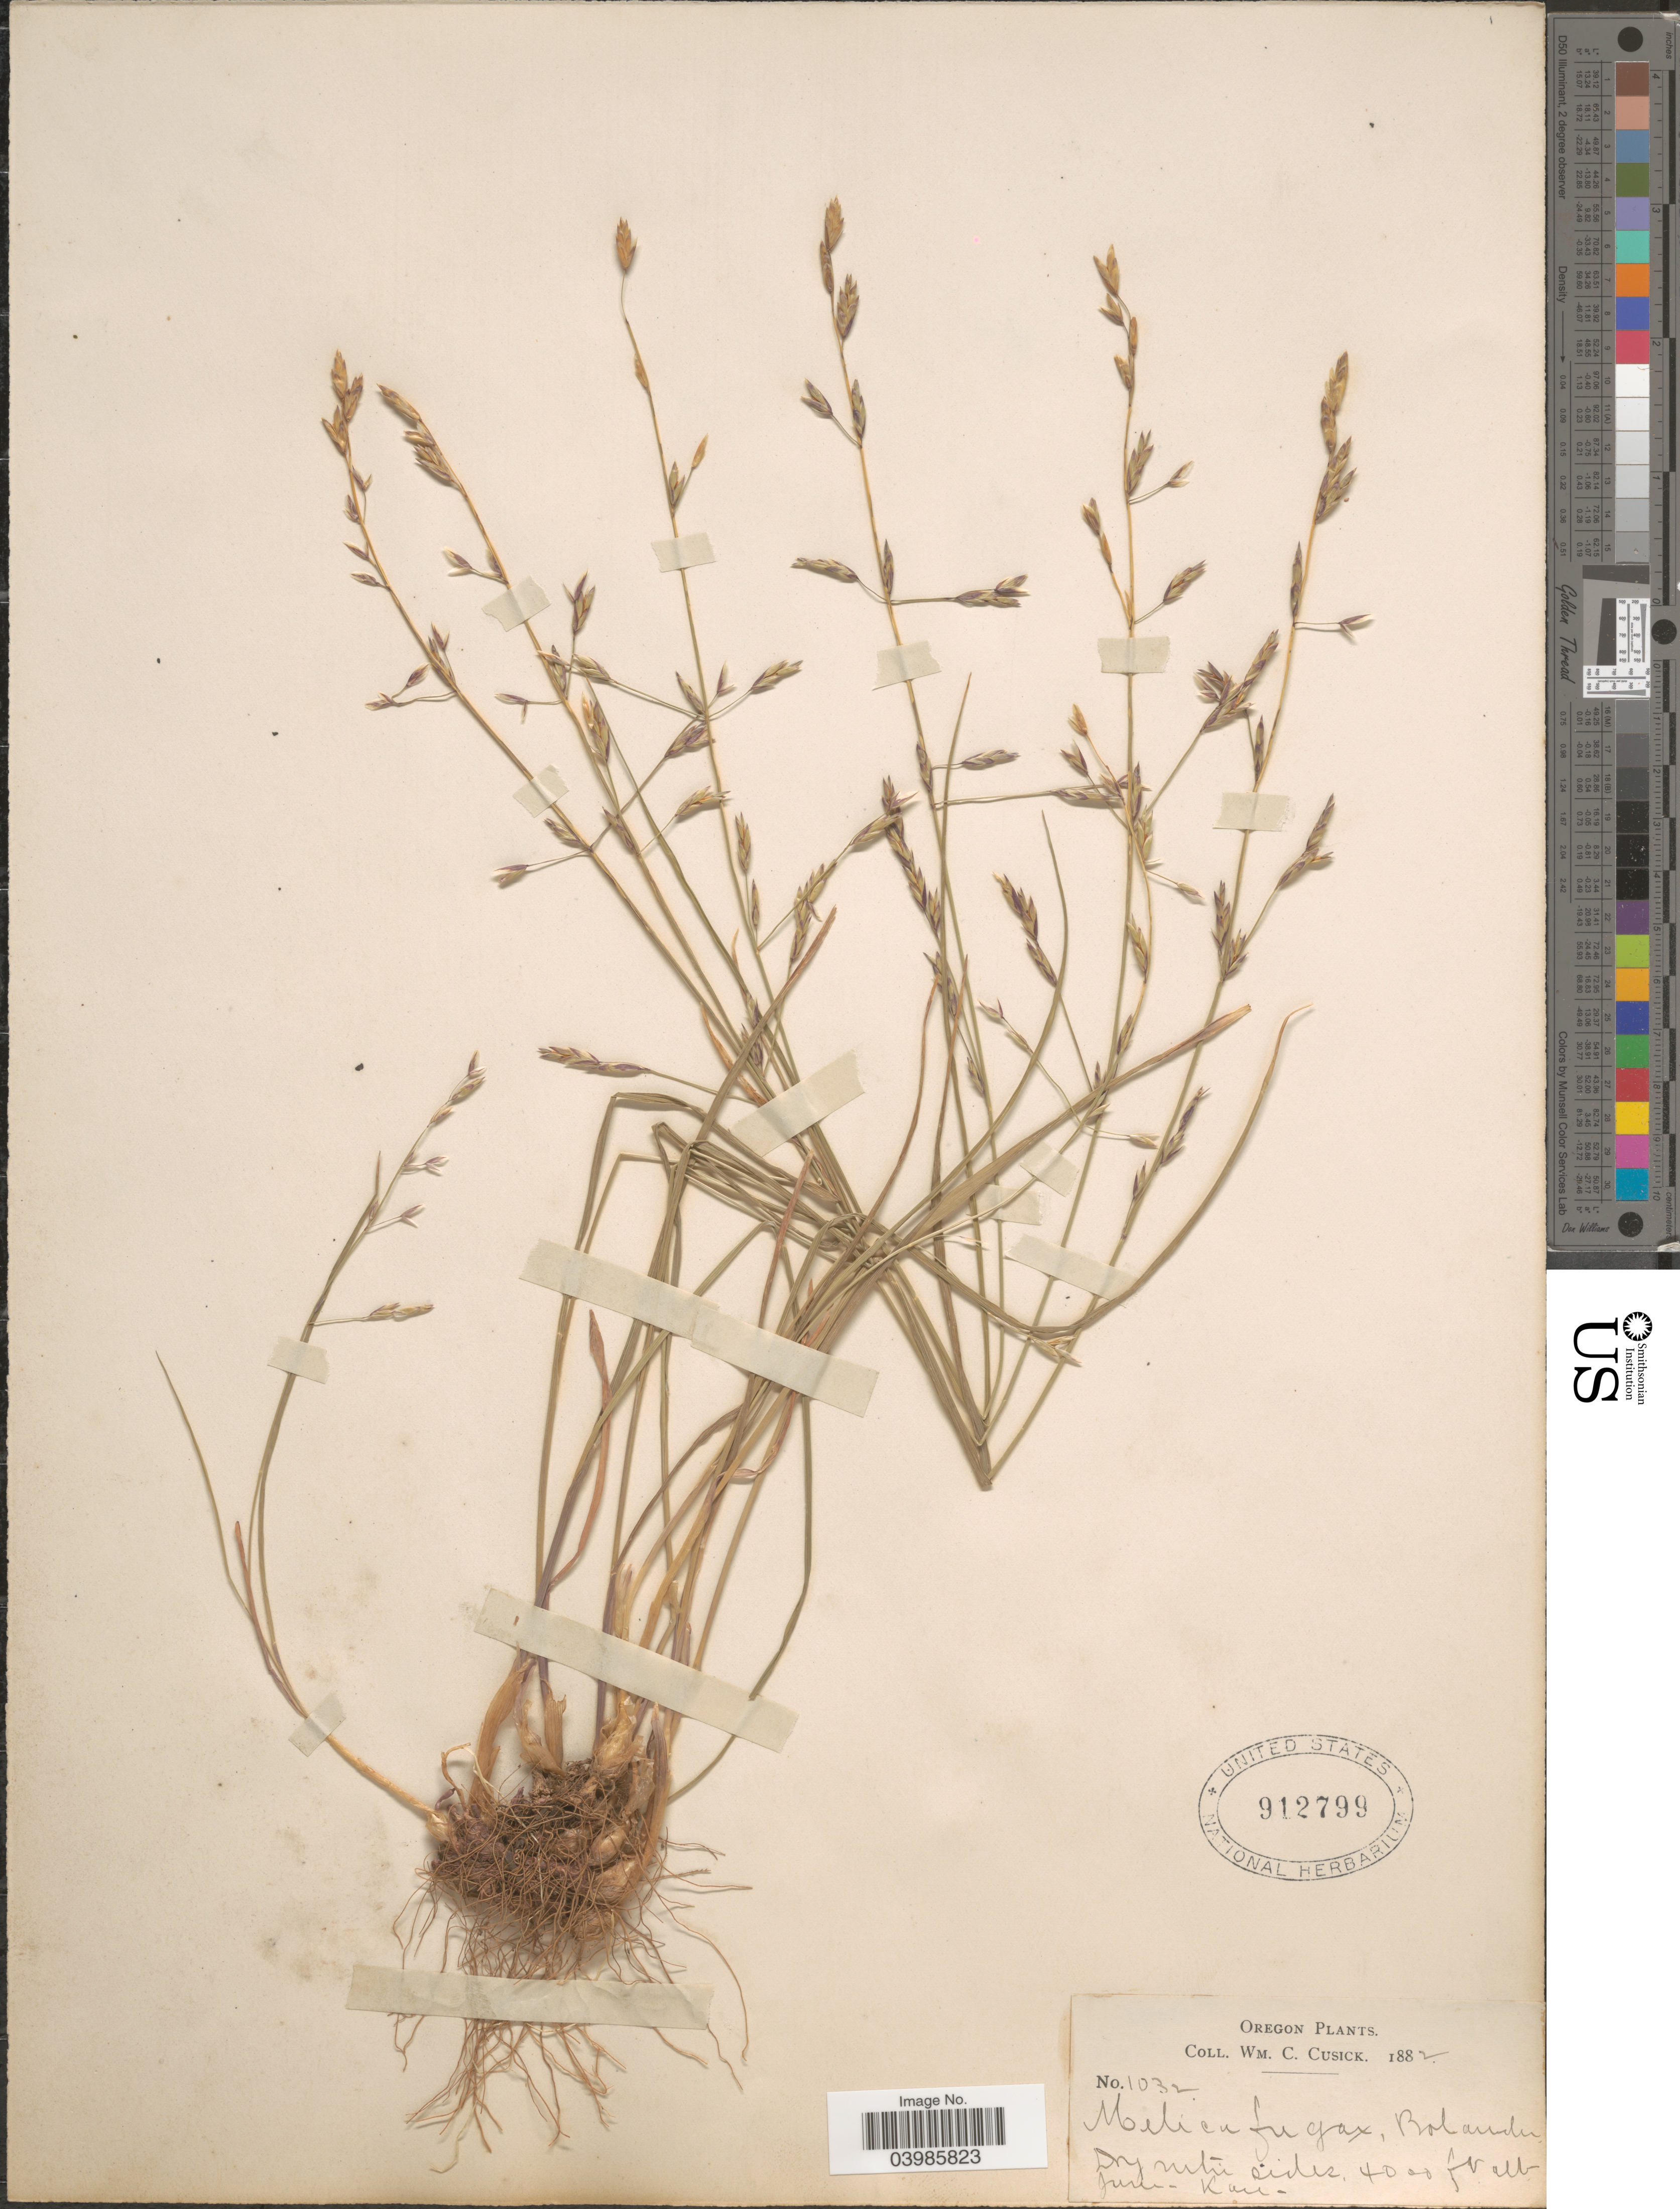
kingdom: Plantae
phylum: Tracheophyta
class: Liliopsida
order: Poales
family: Poaceae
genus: Melica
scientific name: Melica fugax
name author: Bol.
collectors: W. C. Cusick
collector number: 1032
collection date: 1882-06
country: United States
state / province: Oregon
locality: Dry mtn sides.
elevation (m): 1219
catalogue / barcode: US 912799